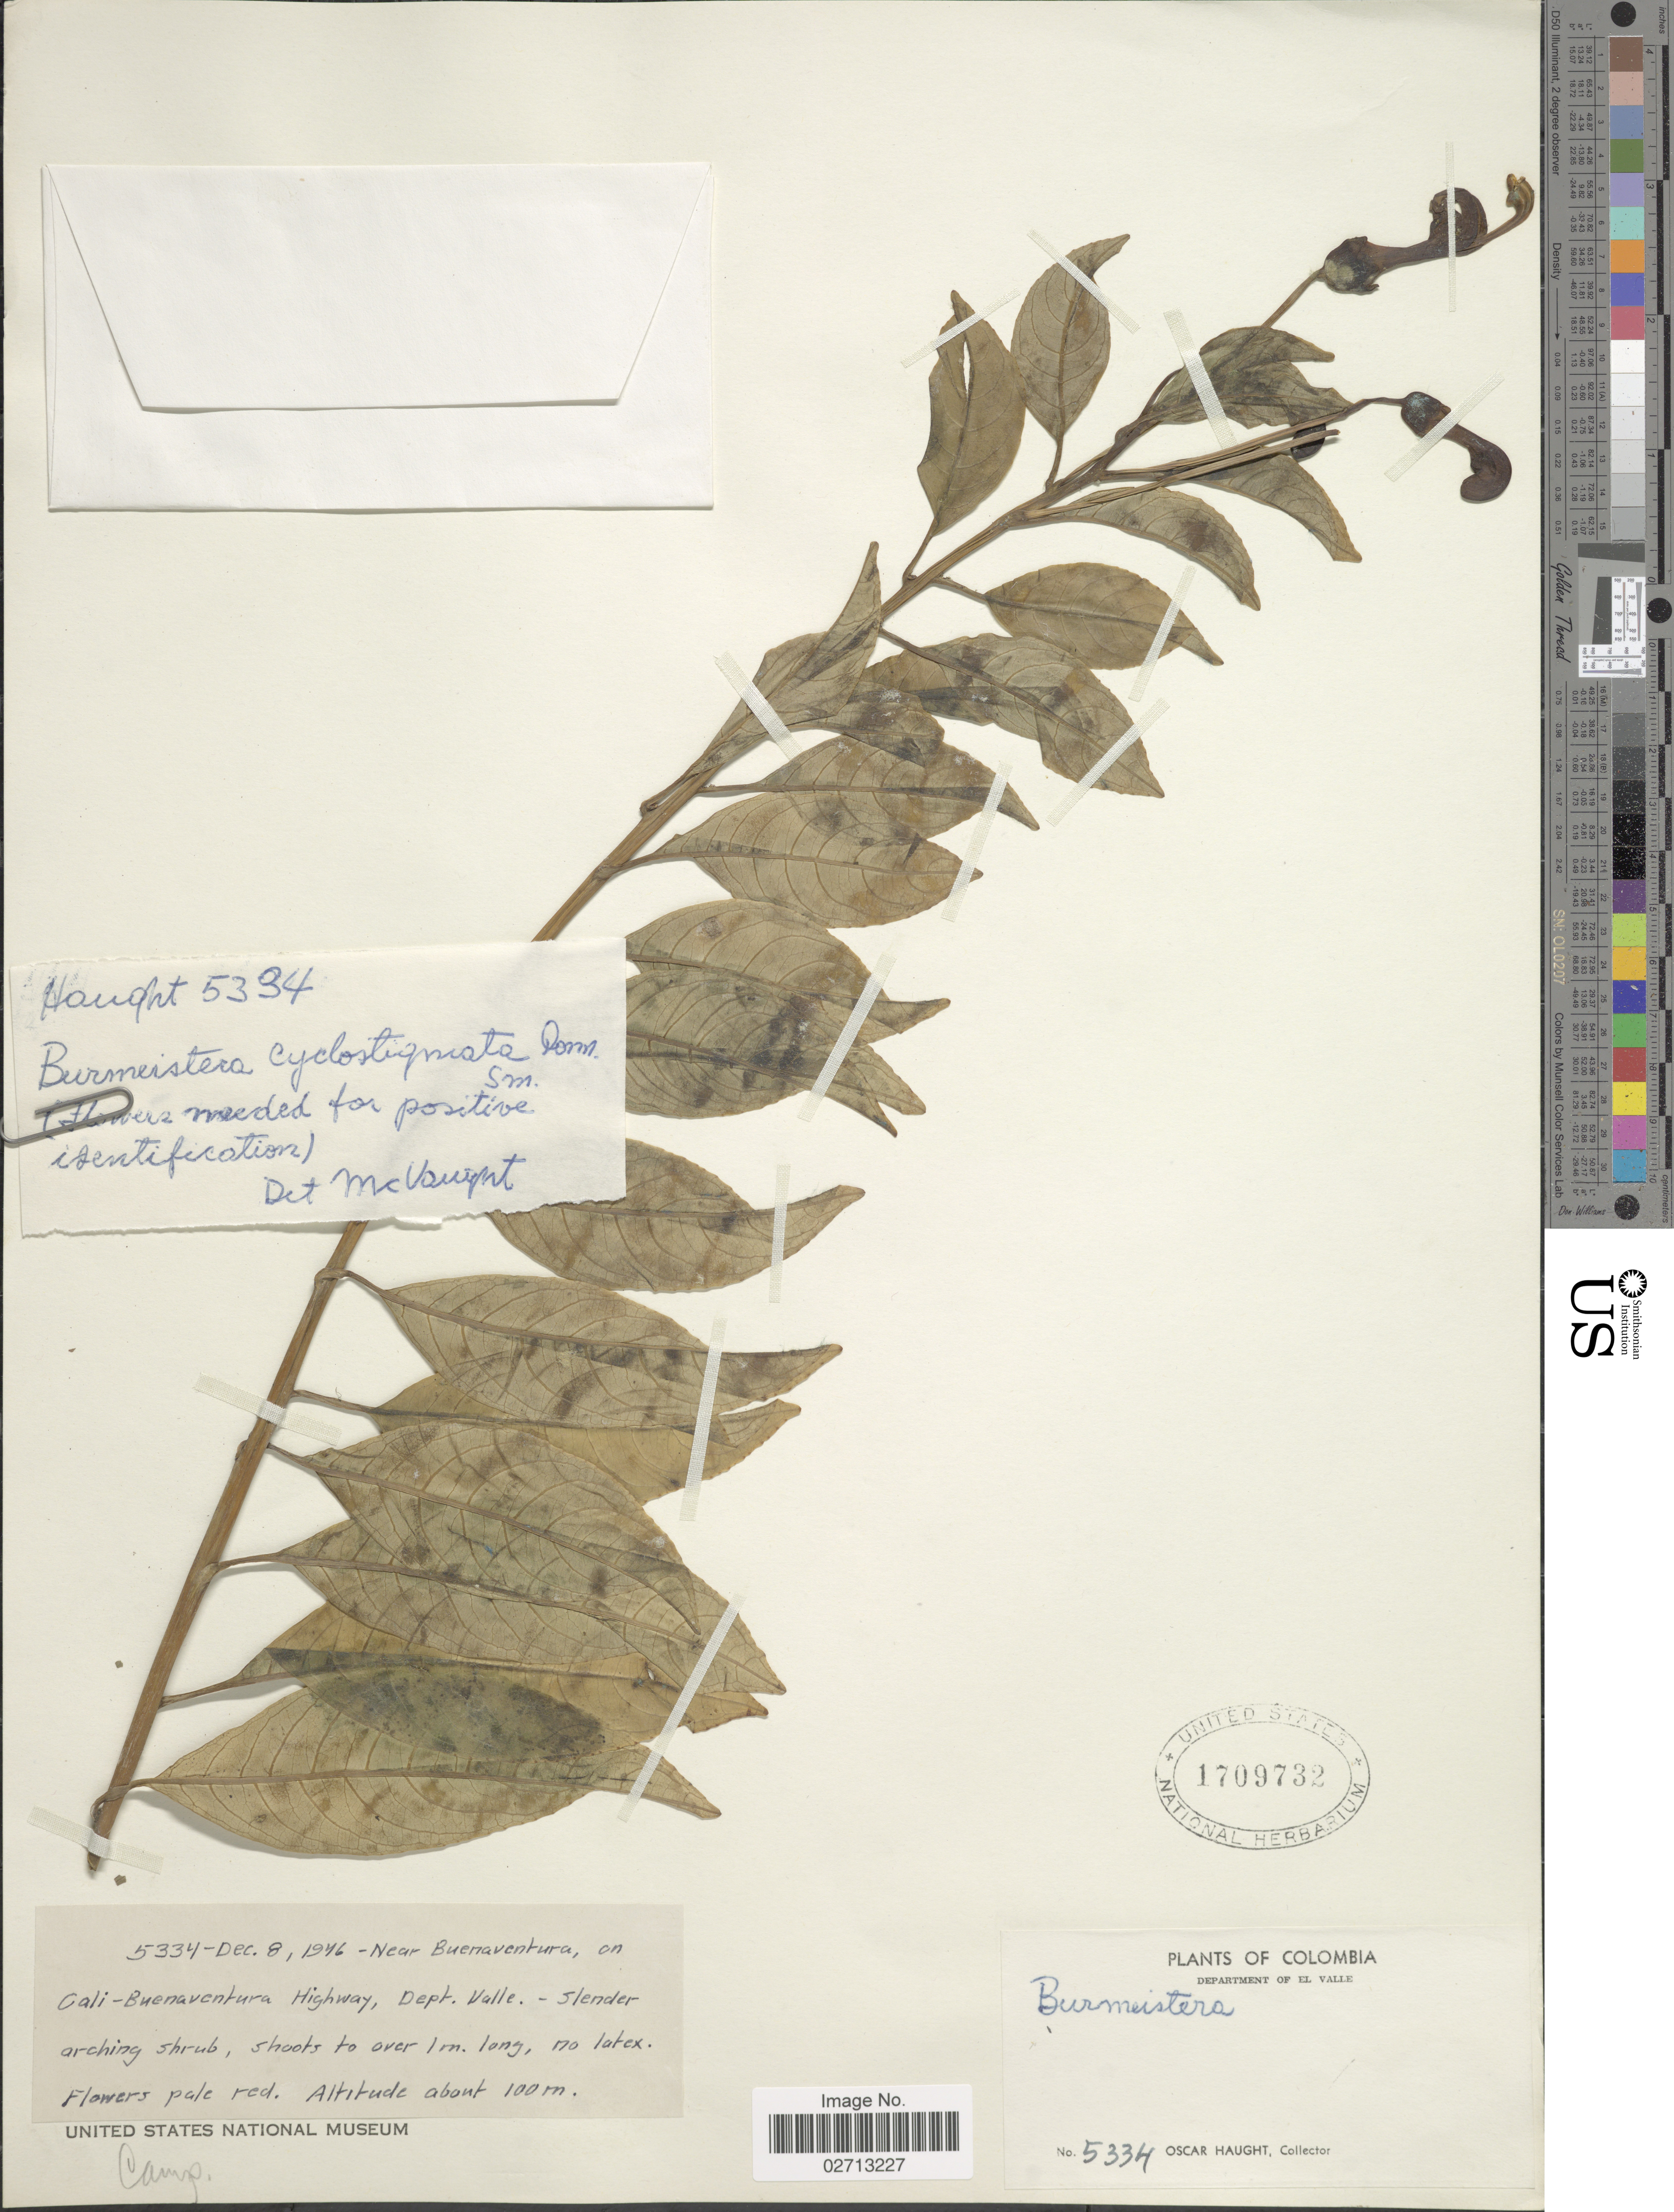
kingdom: Plantae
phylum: Tracheophyta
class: Magnoliopsida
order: Asterales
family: Campanulaceae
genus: Burmeistera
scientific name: Burmeistera cyclostigmata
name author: Donn. Sm.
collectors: O. Haught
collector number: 5334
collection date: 1946-12-08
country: Colombia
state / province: Valle del Cauca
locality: Near Buenaventura, on Cali-Buenaventura Highway, Department of El Valle.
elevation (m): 100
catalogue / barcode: US 1709732